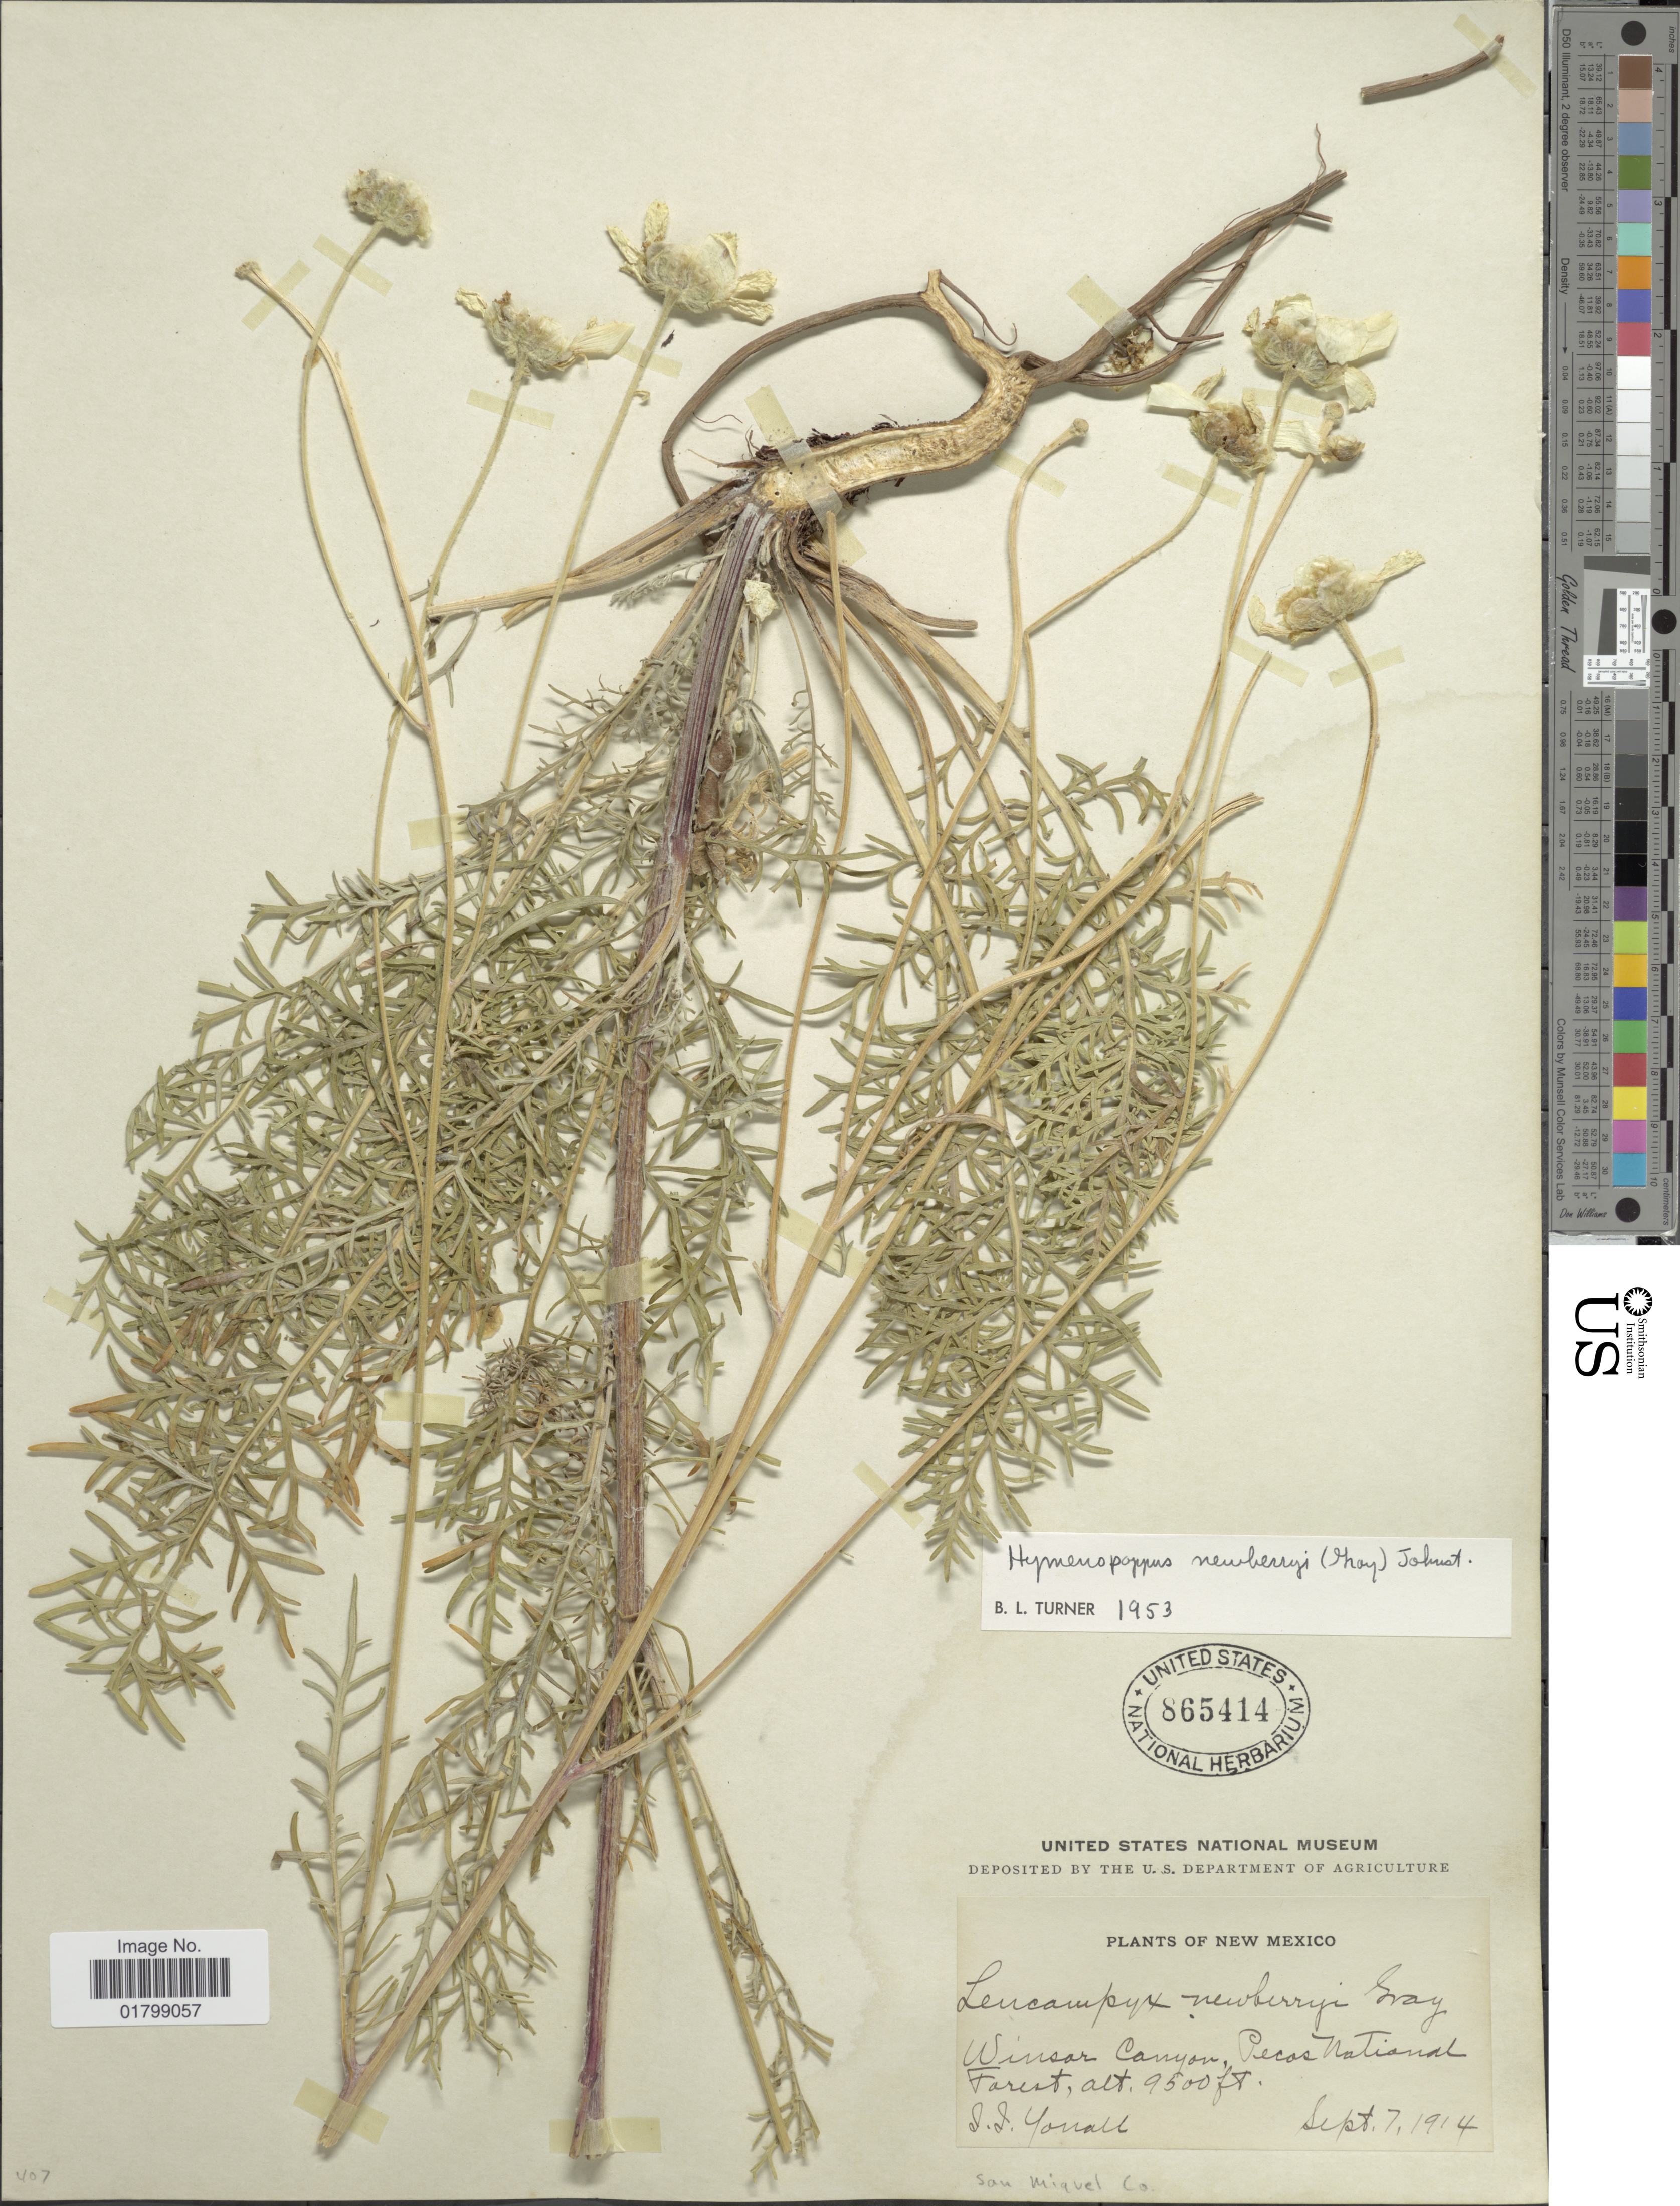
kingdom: Plantae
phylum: Tracheophyta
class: Magnoliopsida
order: Asterales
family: Asteraceae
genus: Hymenopappus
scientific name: Hymenopappus newberryi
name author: (D.D. Keck) B.L. Turner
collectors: J. Yonall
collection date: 1914-09-07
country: United States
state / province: New Mexico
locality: Winsor Canyon, Pecos National Forest, San Miguel Co.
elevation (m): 2896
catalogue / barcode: US 865414